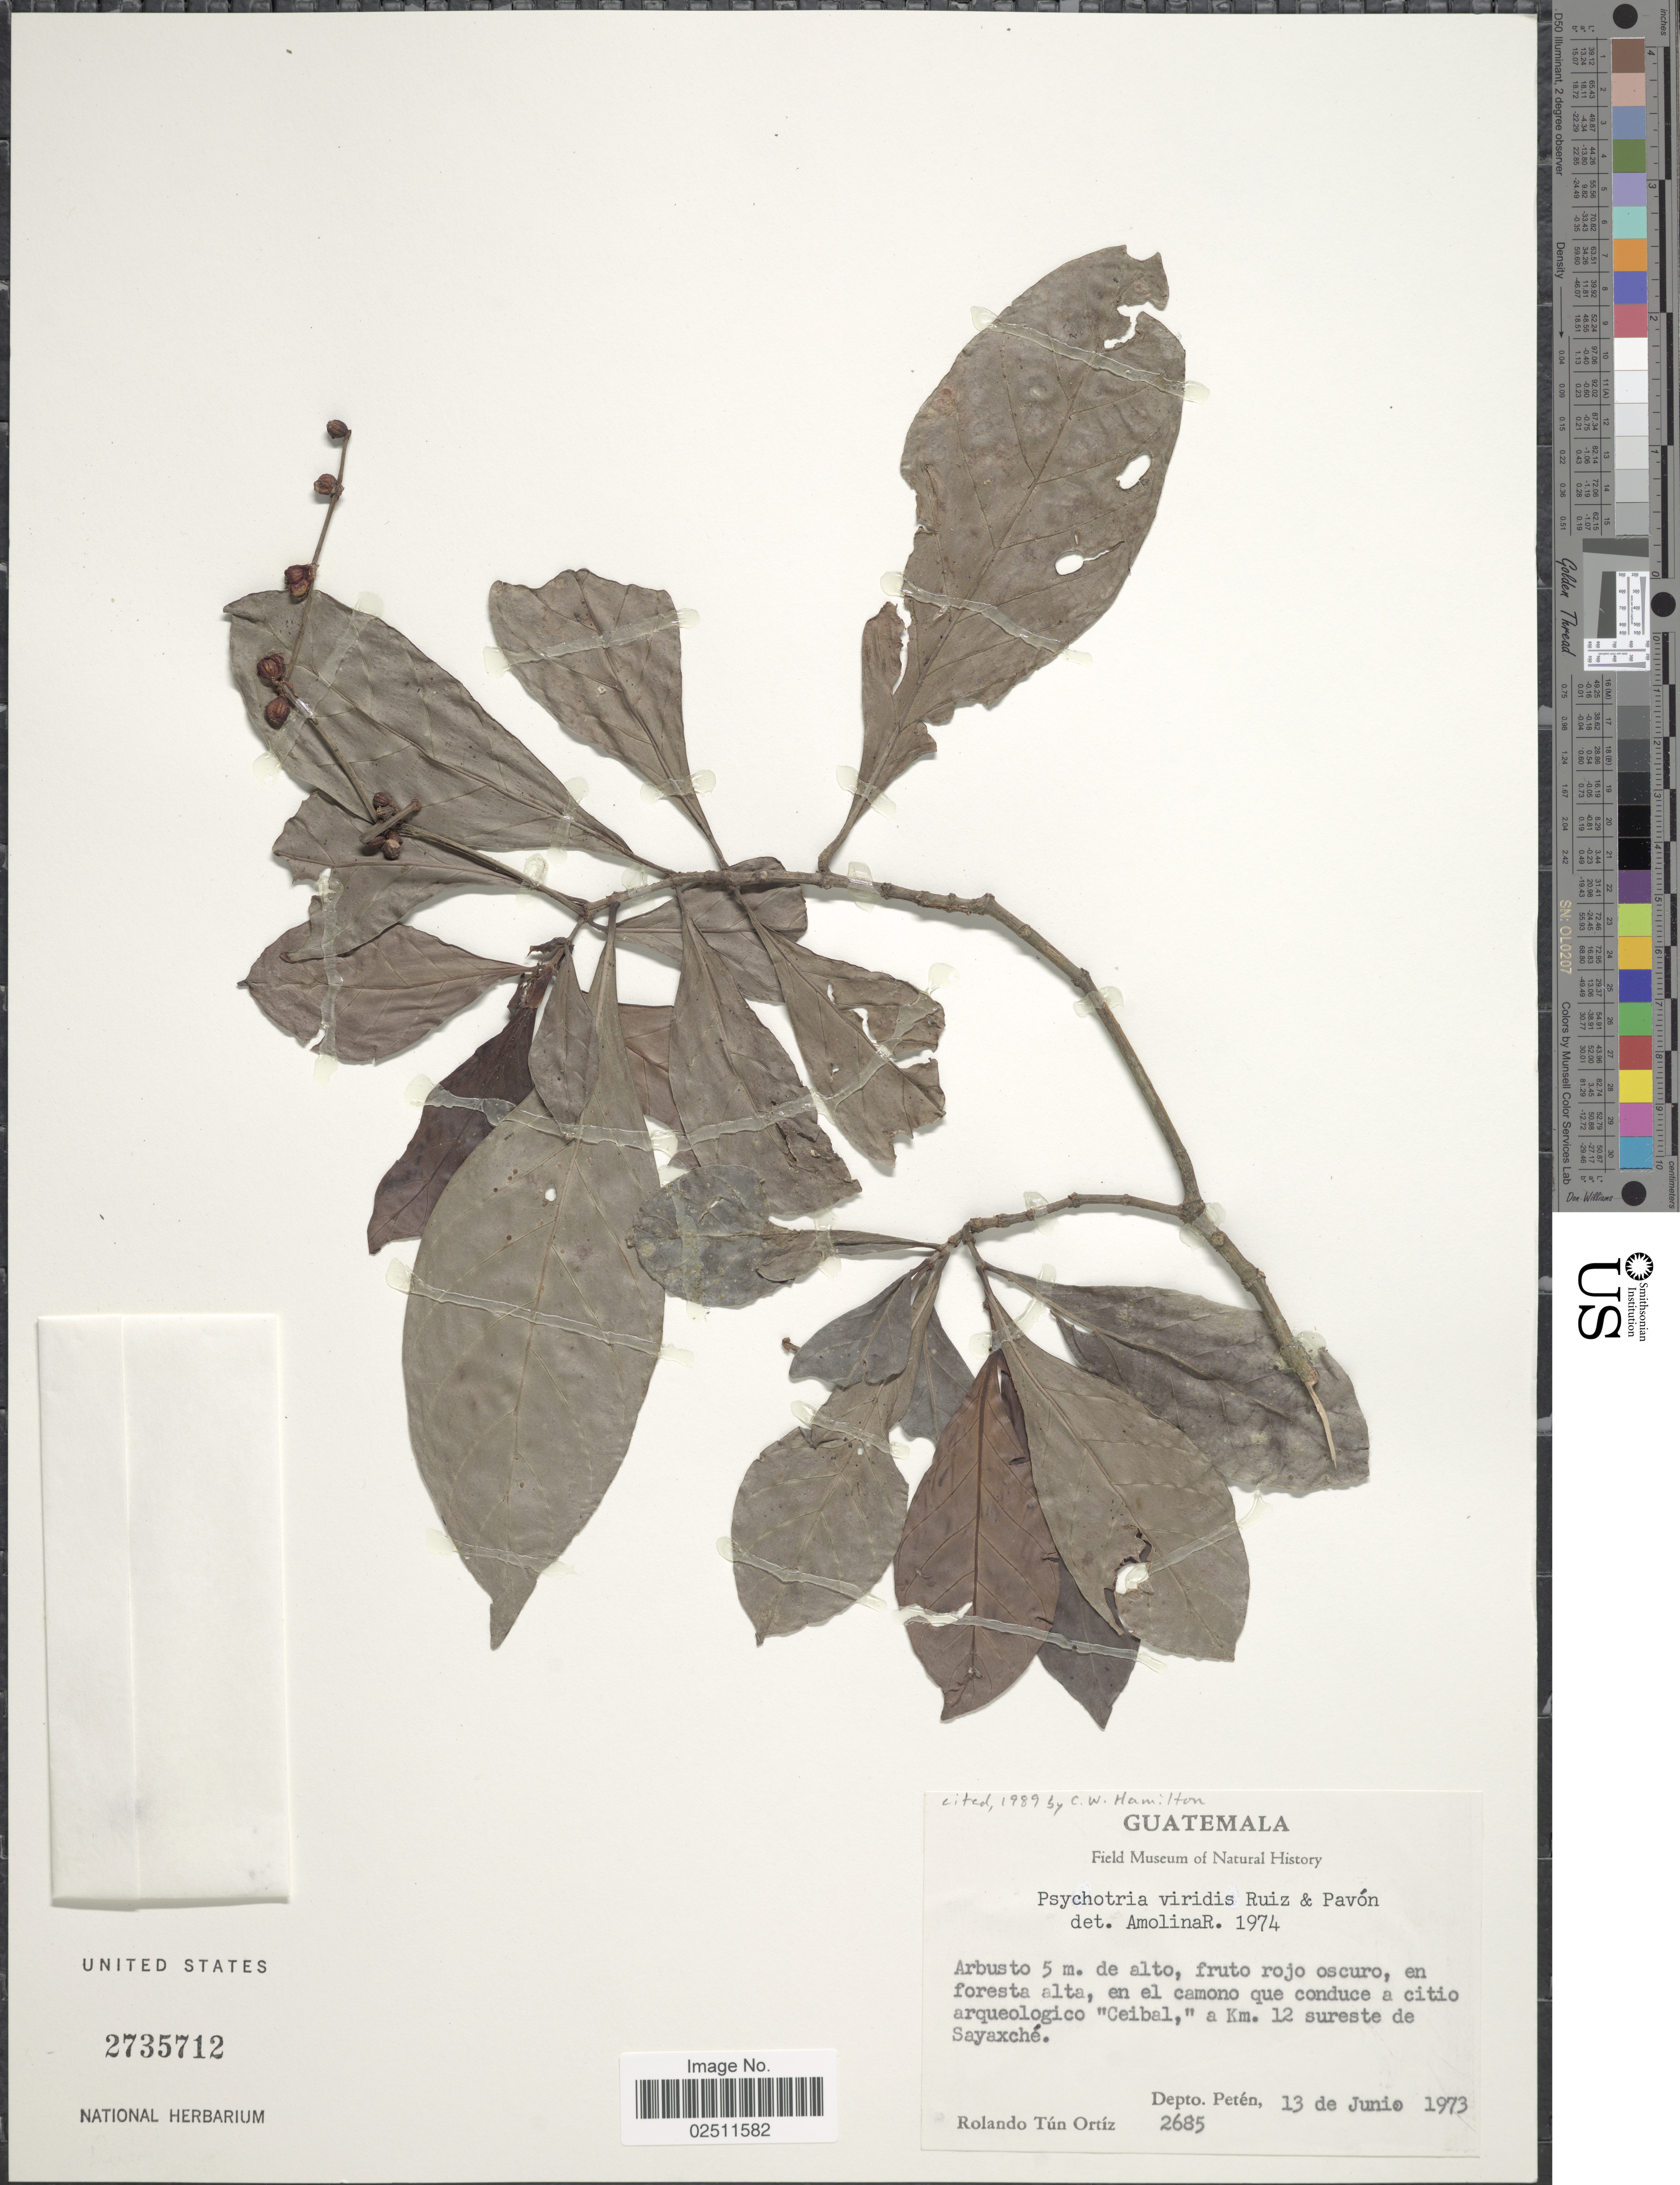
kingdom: Plantae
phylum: Tracheophyta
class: Magnoliopsida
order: Gentianales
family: Rubiaceae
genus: Psychotria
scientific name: Psychotria viridis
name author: Ruiz & Pav.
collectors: R. T. Ortíz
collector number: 2685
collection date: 1973-06-13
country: Guatemala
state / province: El Petén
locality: En foresta alta, en el camono que conduce a citio arqueologico "Ceibal," a Km. 12 sureste de Sayaxche. Depto. Petén.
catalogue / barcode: US 2735712